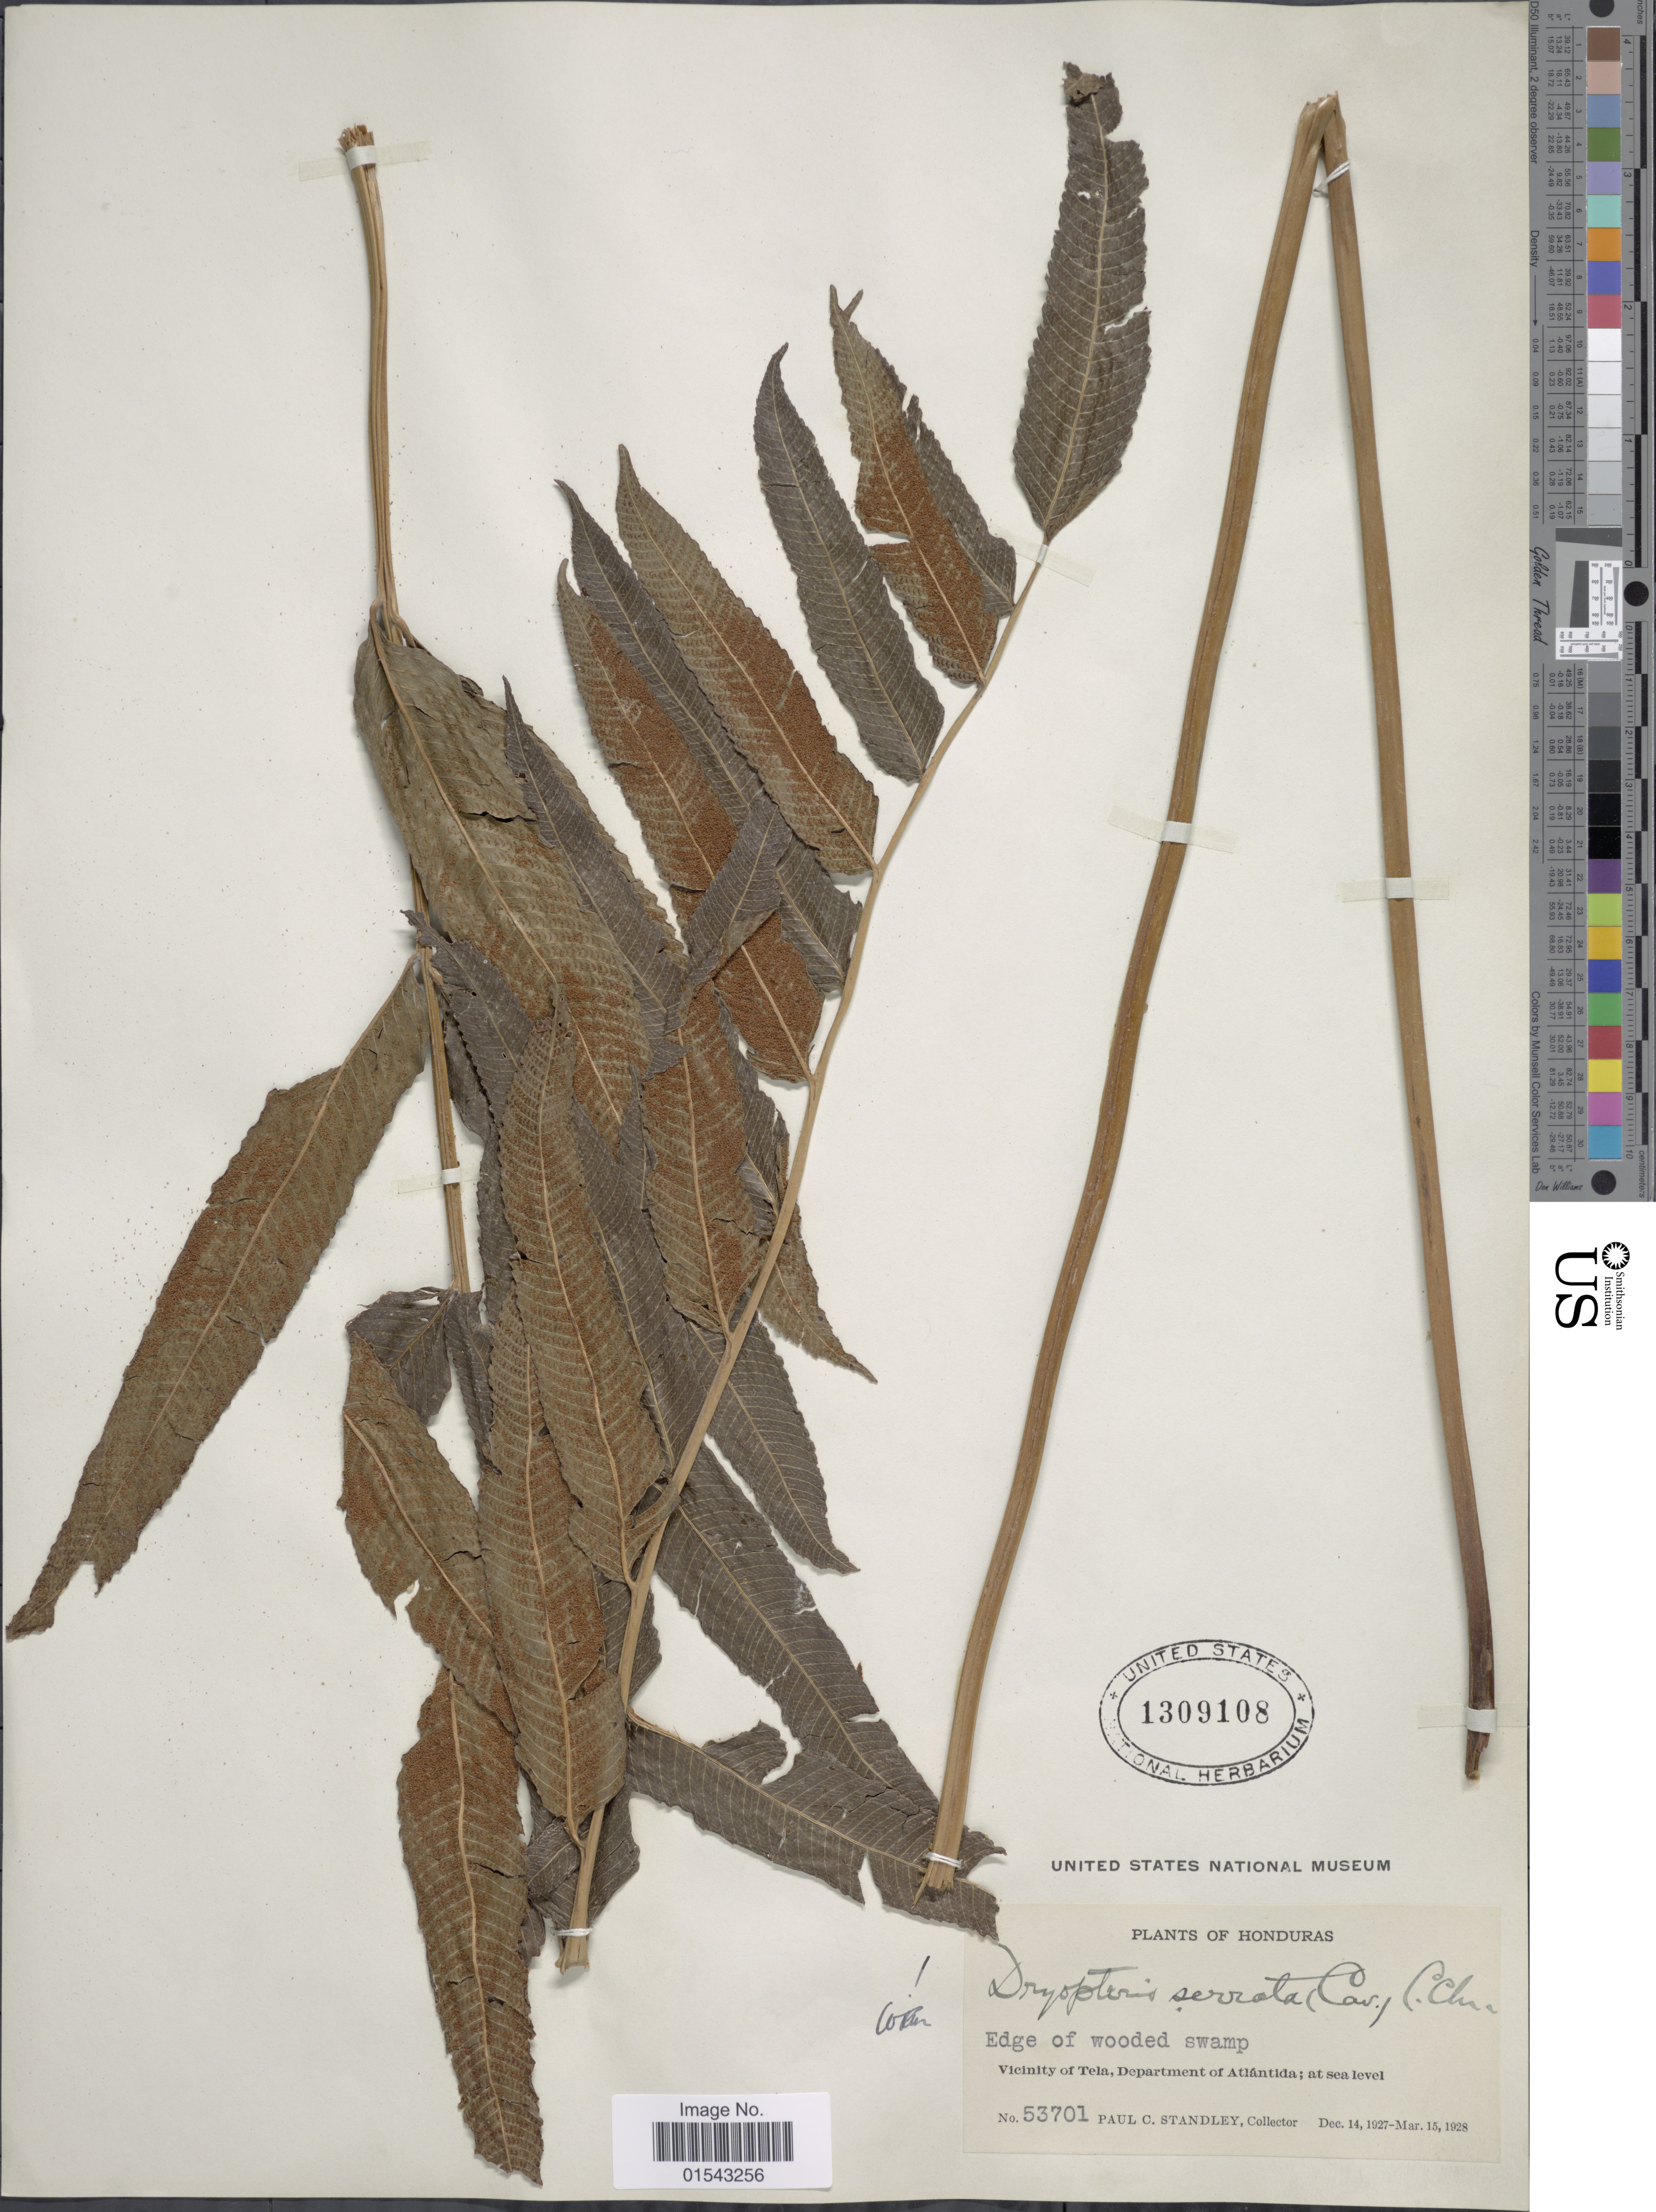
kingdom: Plantae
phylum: Tracheophyta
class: Polypodiopsida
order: Polypodiales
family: Thelypteridaceae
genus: Meniscium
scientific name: Meniscium serratum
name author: Cav.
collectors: P. C. Standley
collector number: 53701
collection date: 1927-12-14/1928-03-15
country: Honduras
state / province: Atlántida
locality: Honduras, vicinity of Tela, Department of Atlantida; at sea level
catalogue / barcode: US 1309108